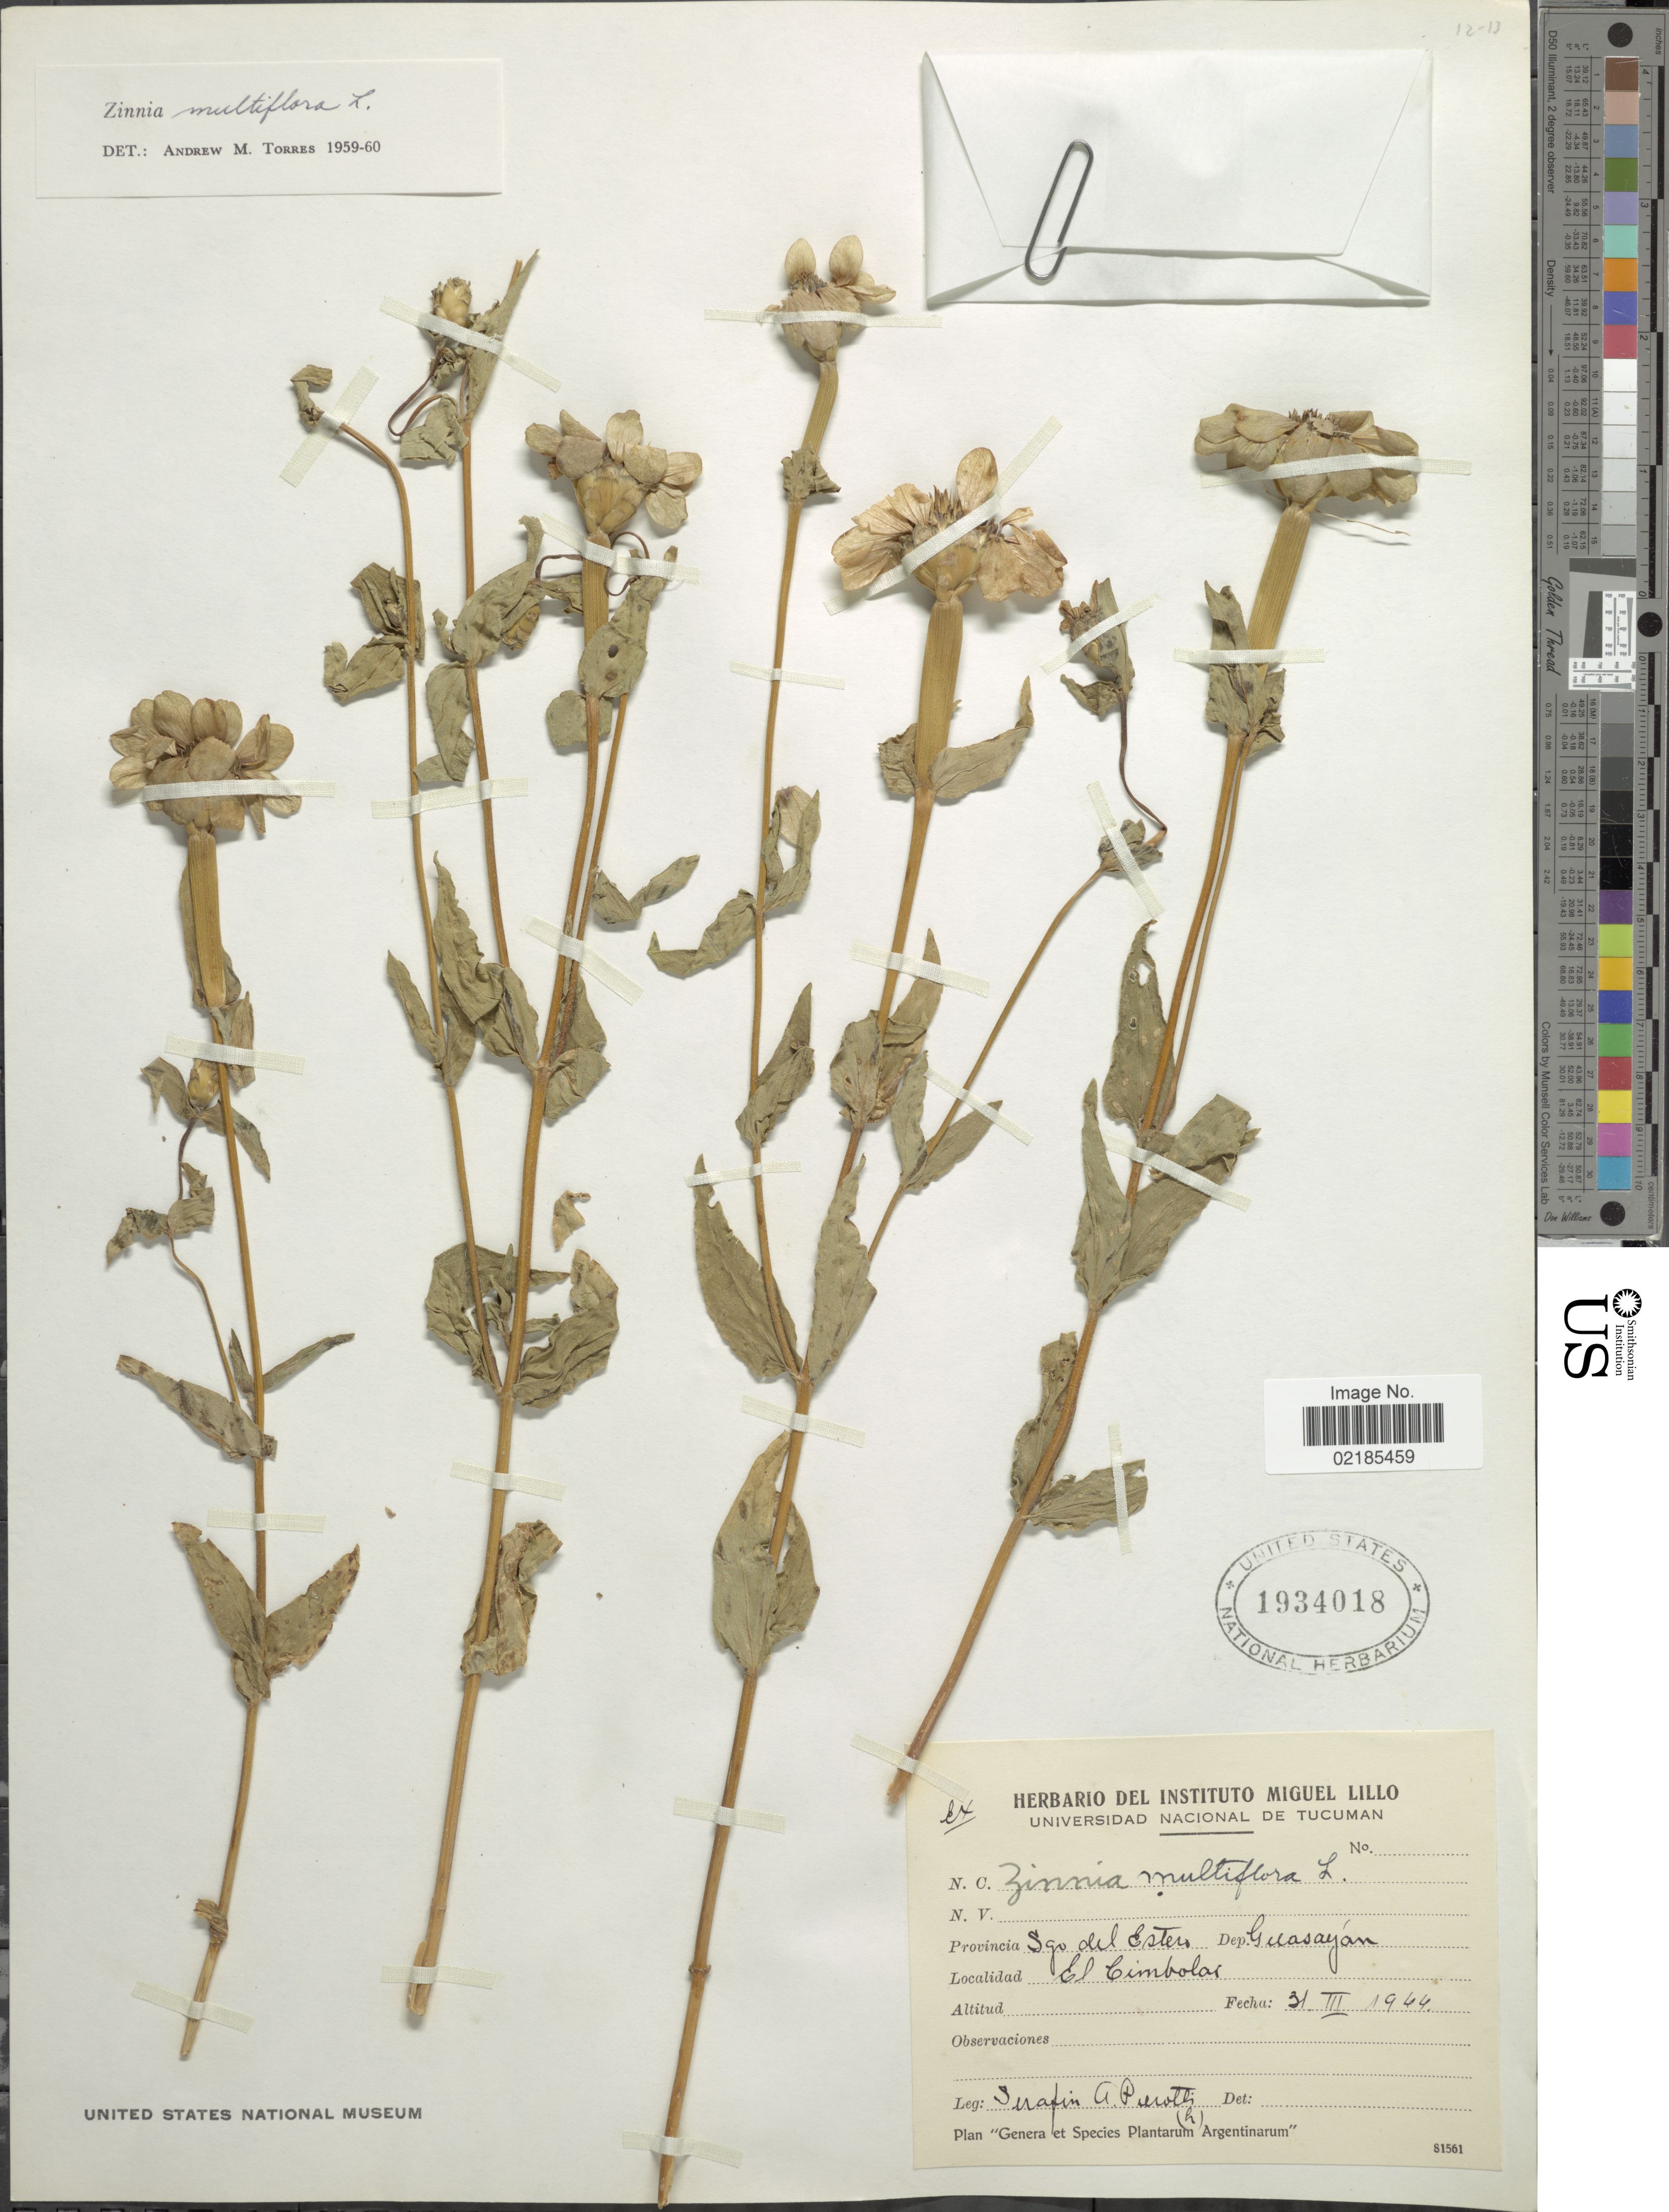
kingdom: Plantae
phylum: Tracheophyta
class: Magnoliopsida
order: Asterales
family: Asteraceae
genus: Zinnia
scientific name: Zinnia multiflora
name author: L.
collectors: S. A. Pierotti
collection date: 1944-03-31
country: Argentina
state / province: Santiago del Estero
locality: Sgo. del Estero, dep. Guasayan, El Cimbolar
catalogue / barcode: US 1934018